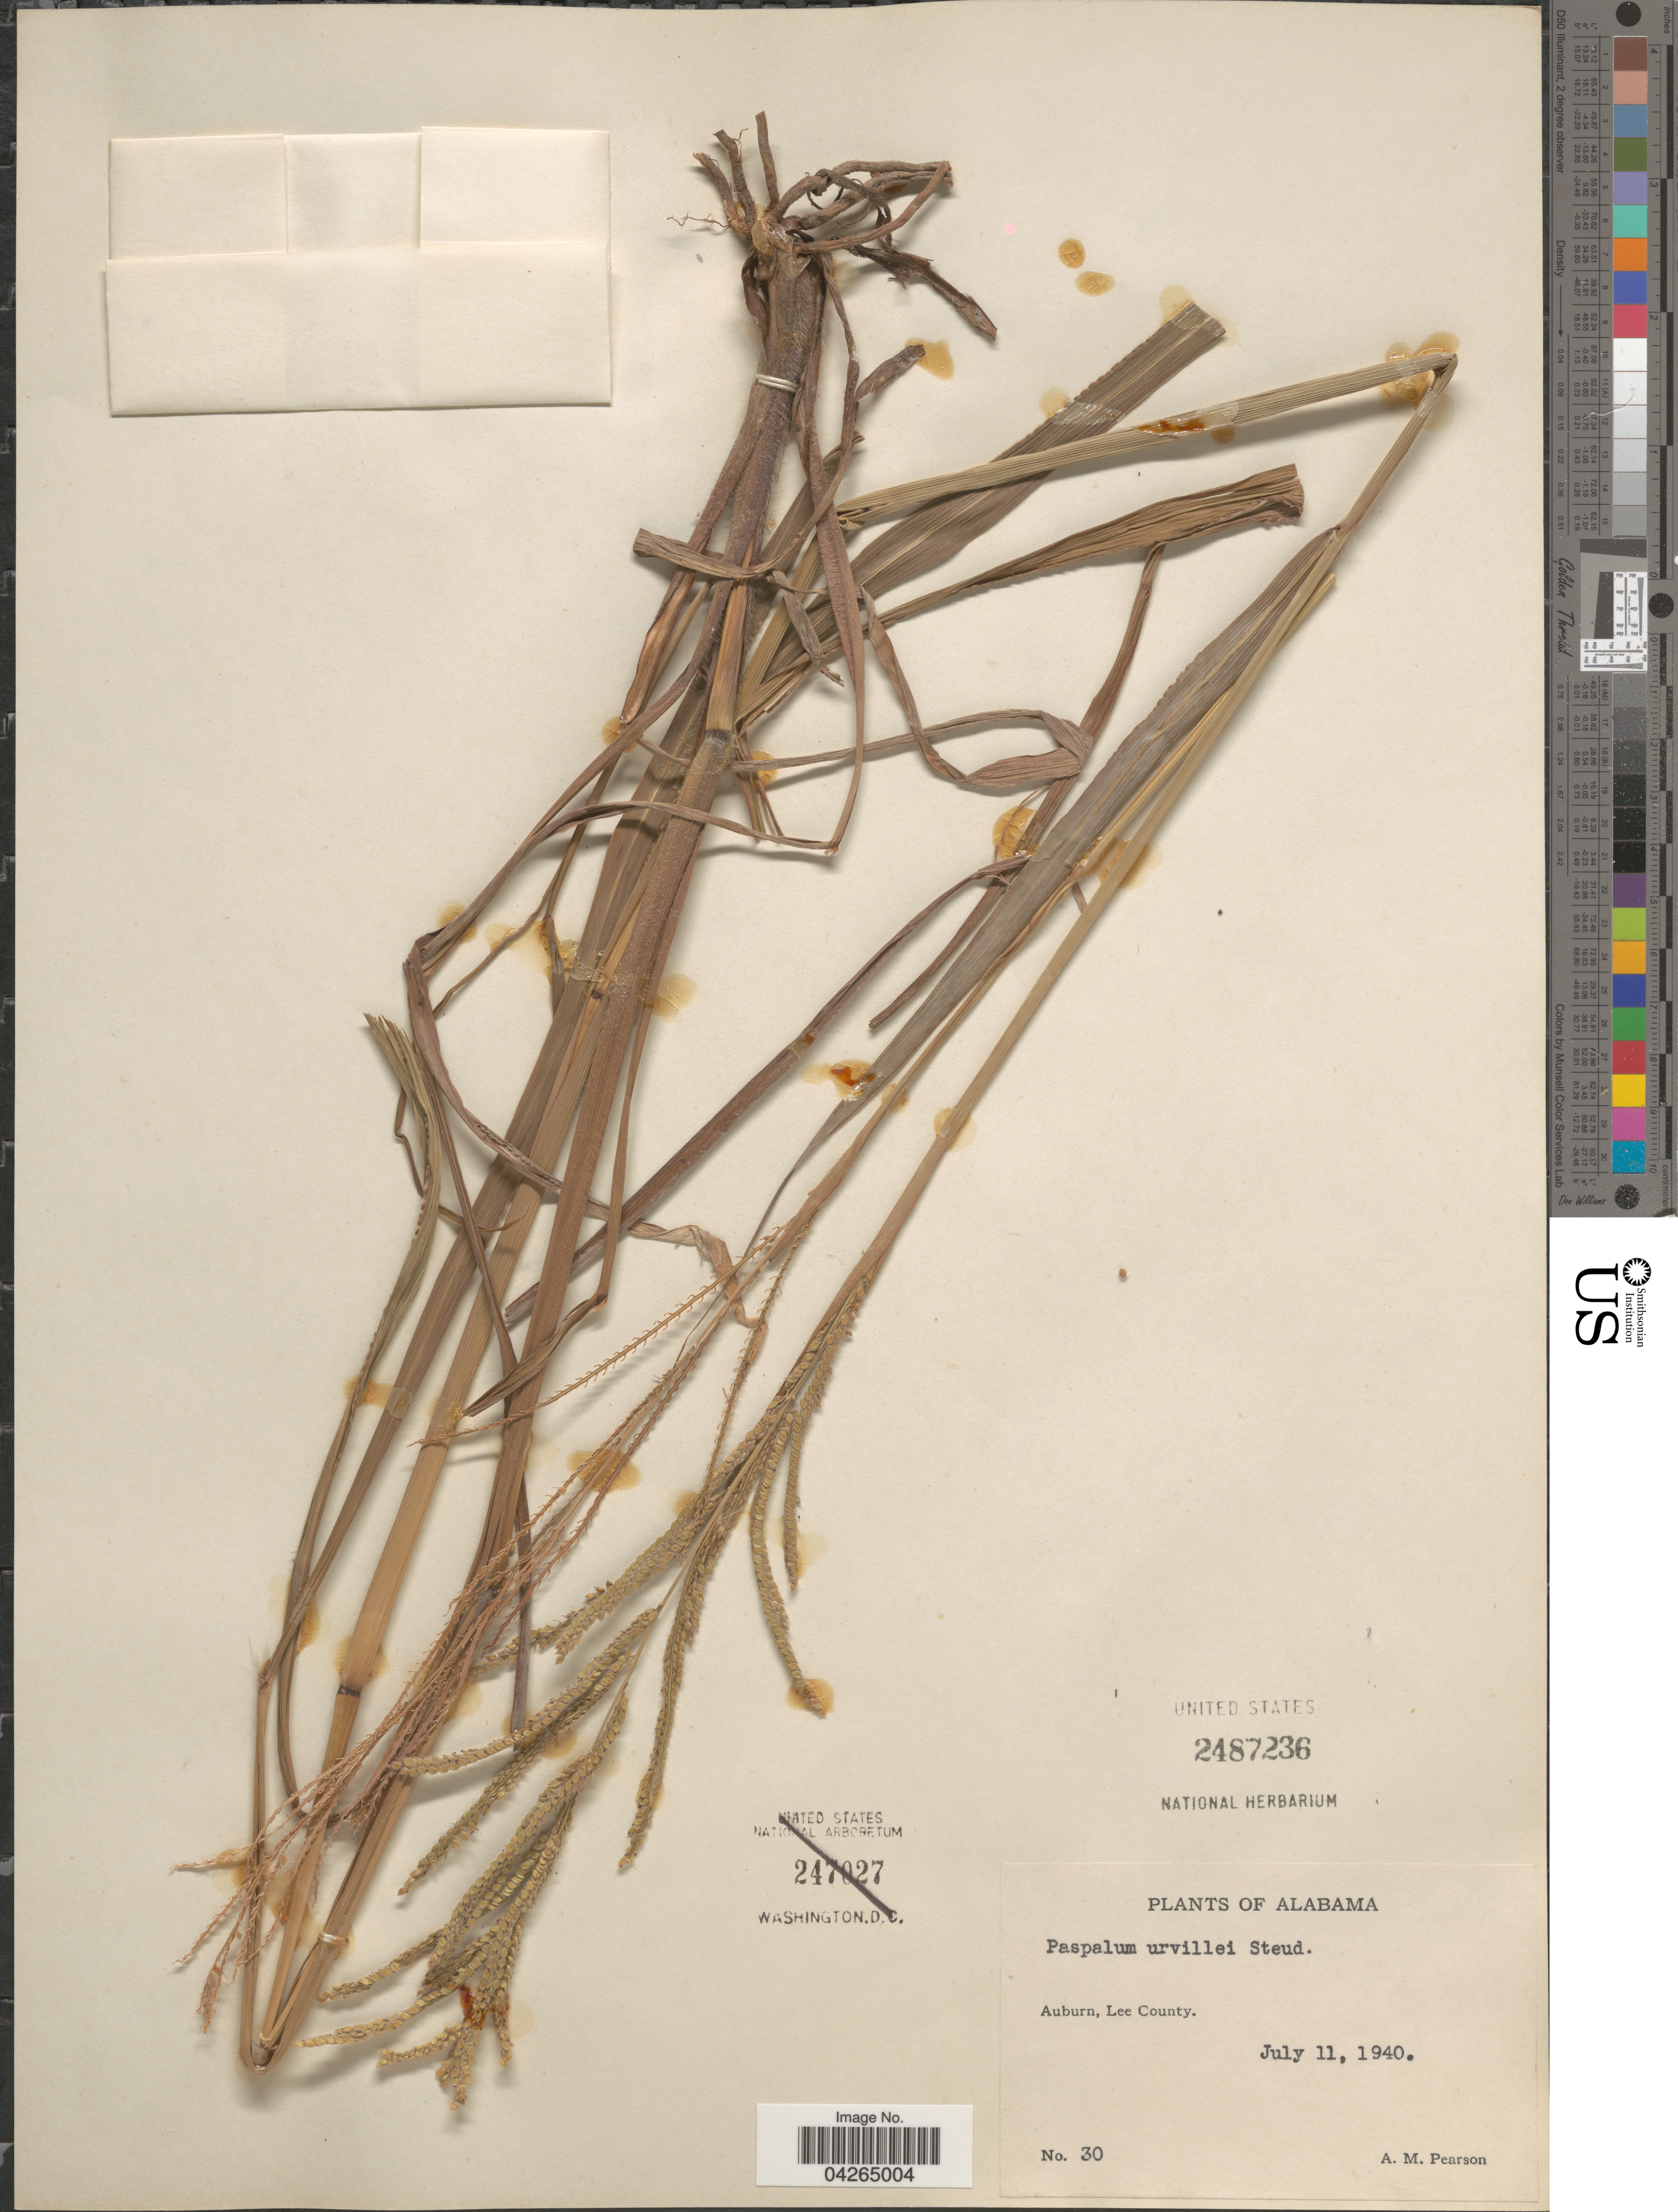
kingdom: Plantae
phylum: Tracheophyta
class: Liliopsida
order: Poales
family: Poaceae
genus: Paspalum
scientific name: Paspalum urvillei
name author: Steud.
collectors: A. Pearson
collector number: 30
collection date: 1940-07-11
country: United States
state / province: Alabama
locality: Auburn, Lee County.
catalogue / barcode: US 2487236